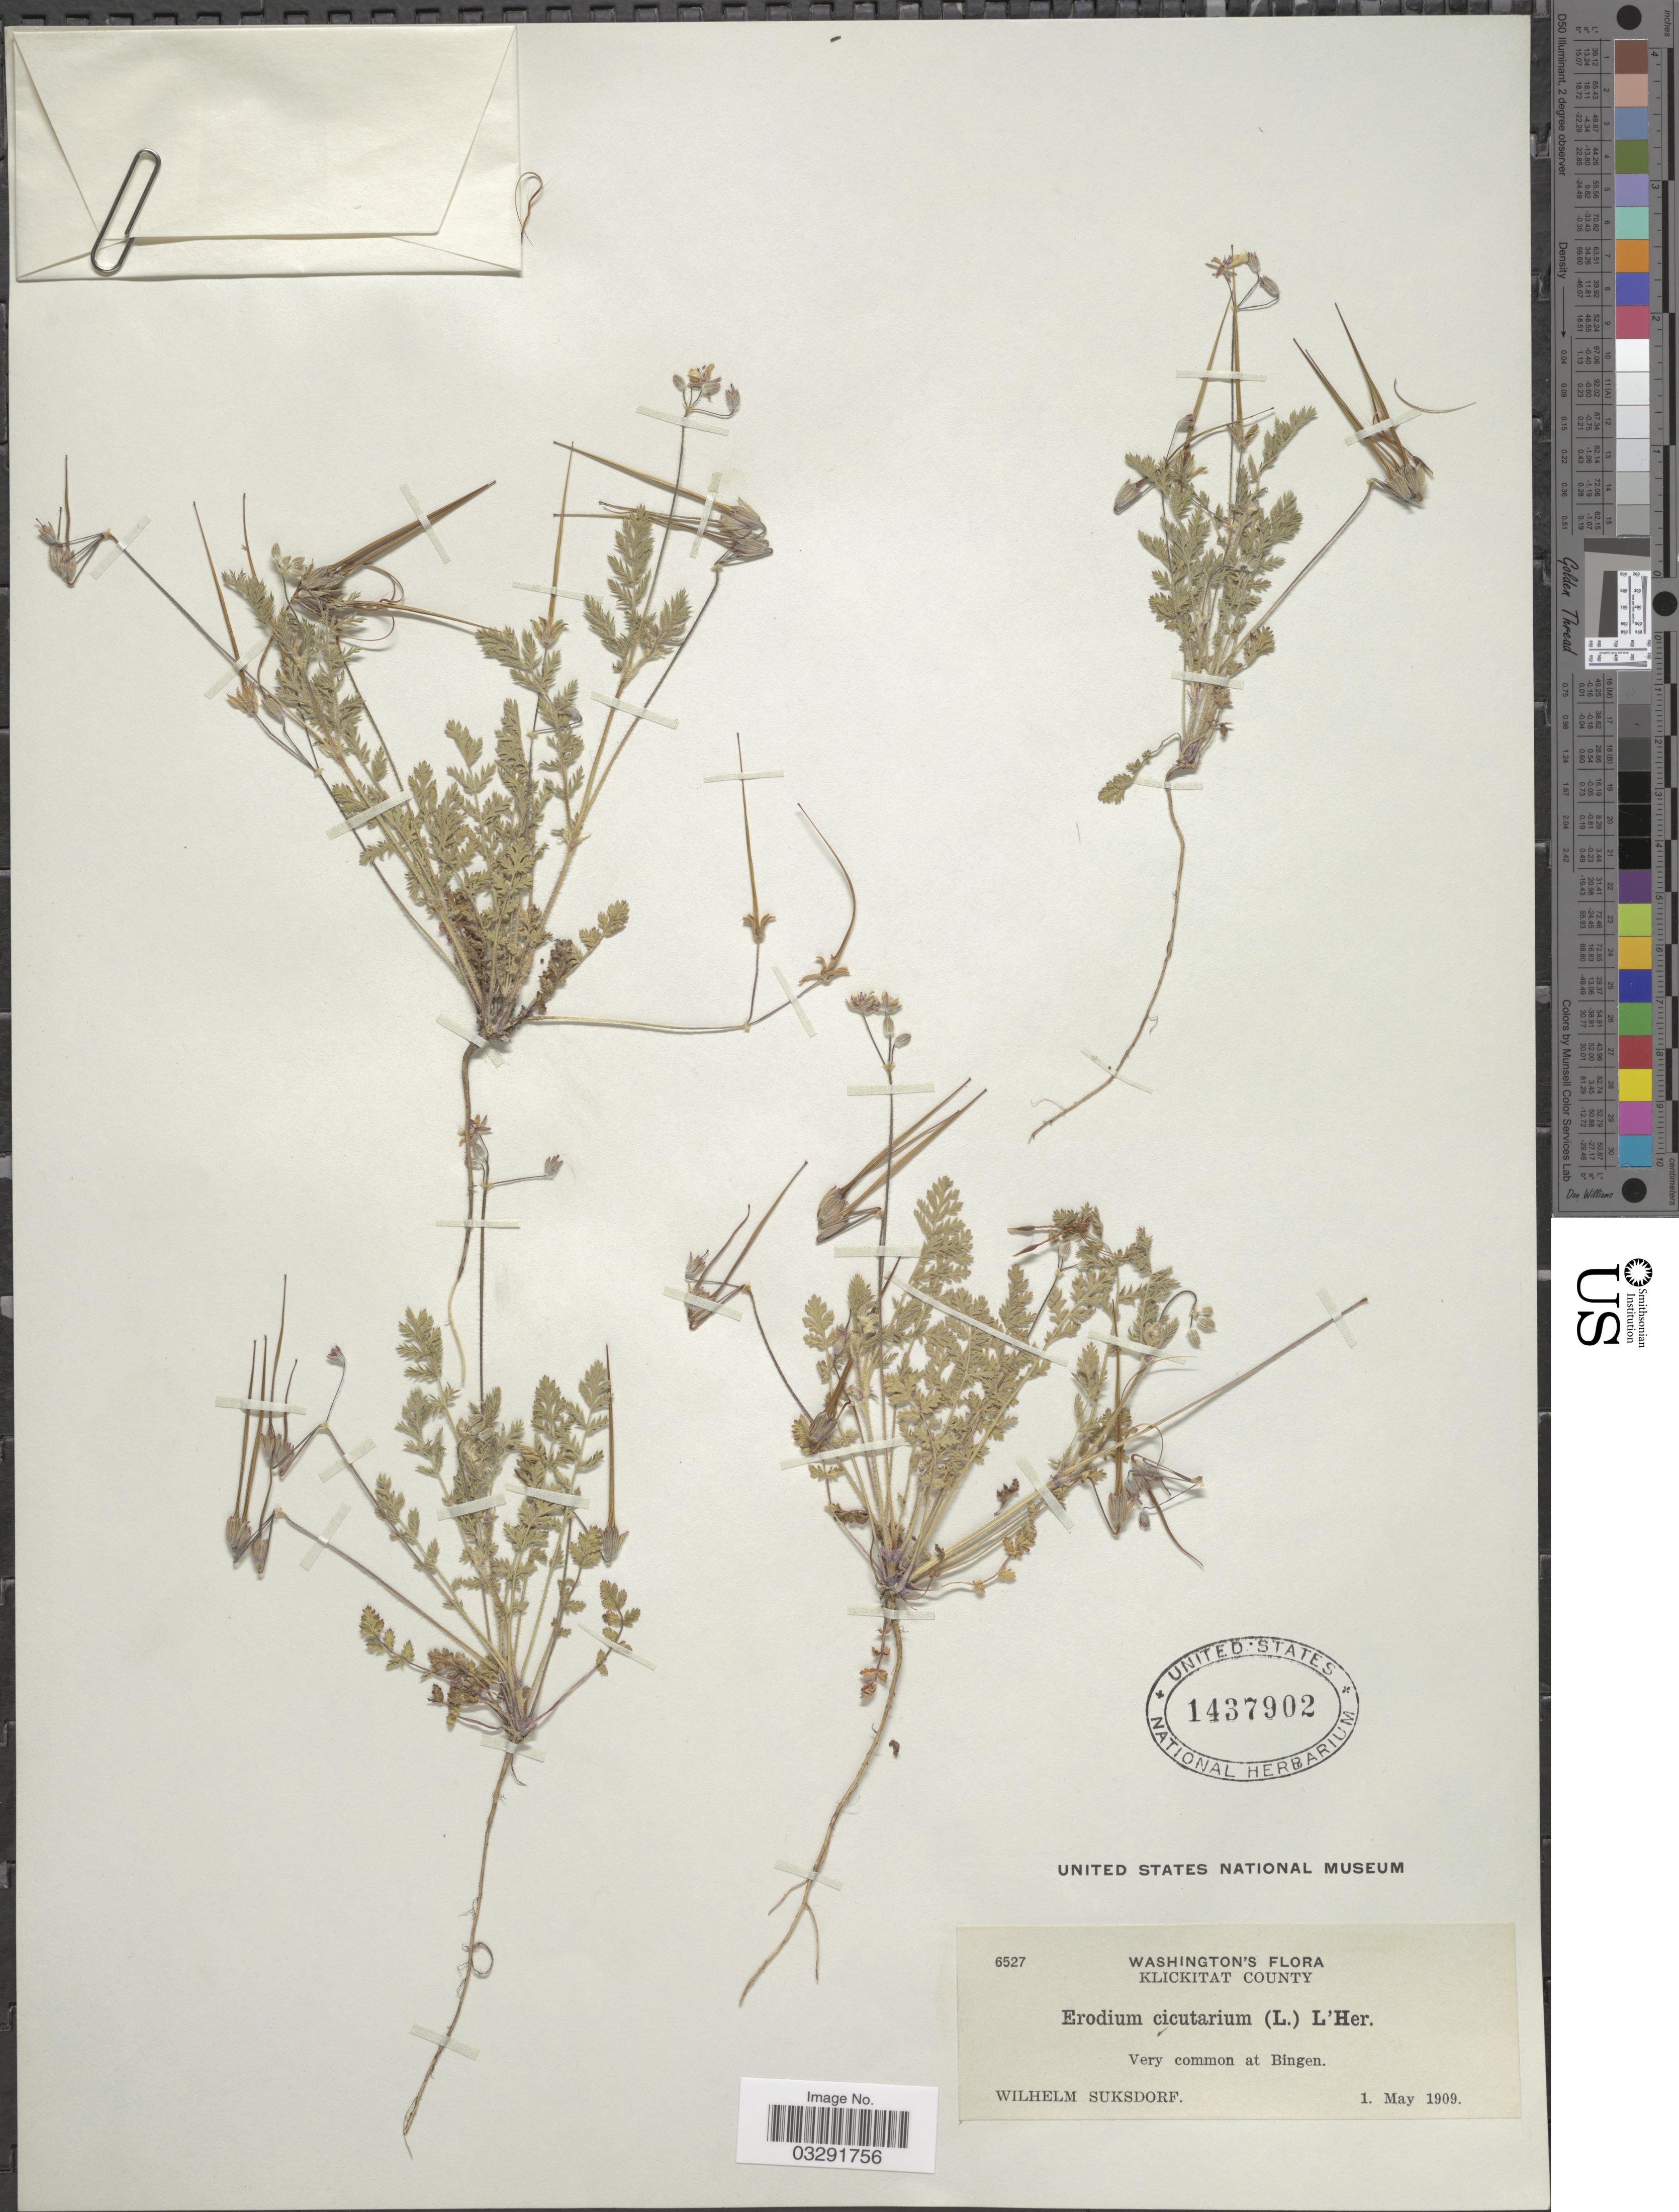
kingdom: Plantae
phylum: Tracheophyta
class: Magnoliopsida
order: Geraniales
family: Geraniaceae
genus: Erodium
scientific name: Erodium cicutarium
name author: (L.) L'Hér.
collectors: W. N. Suksdorf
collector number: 6527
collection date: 1909-05-01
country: United States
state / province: Washington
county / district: Klickitat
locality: Klickitat County. Very common at Bingen.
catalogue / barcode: US 1437902